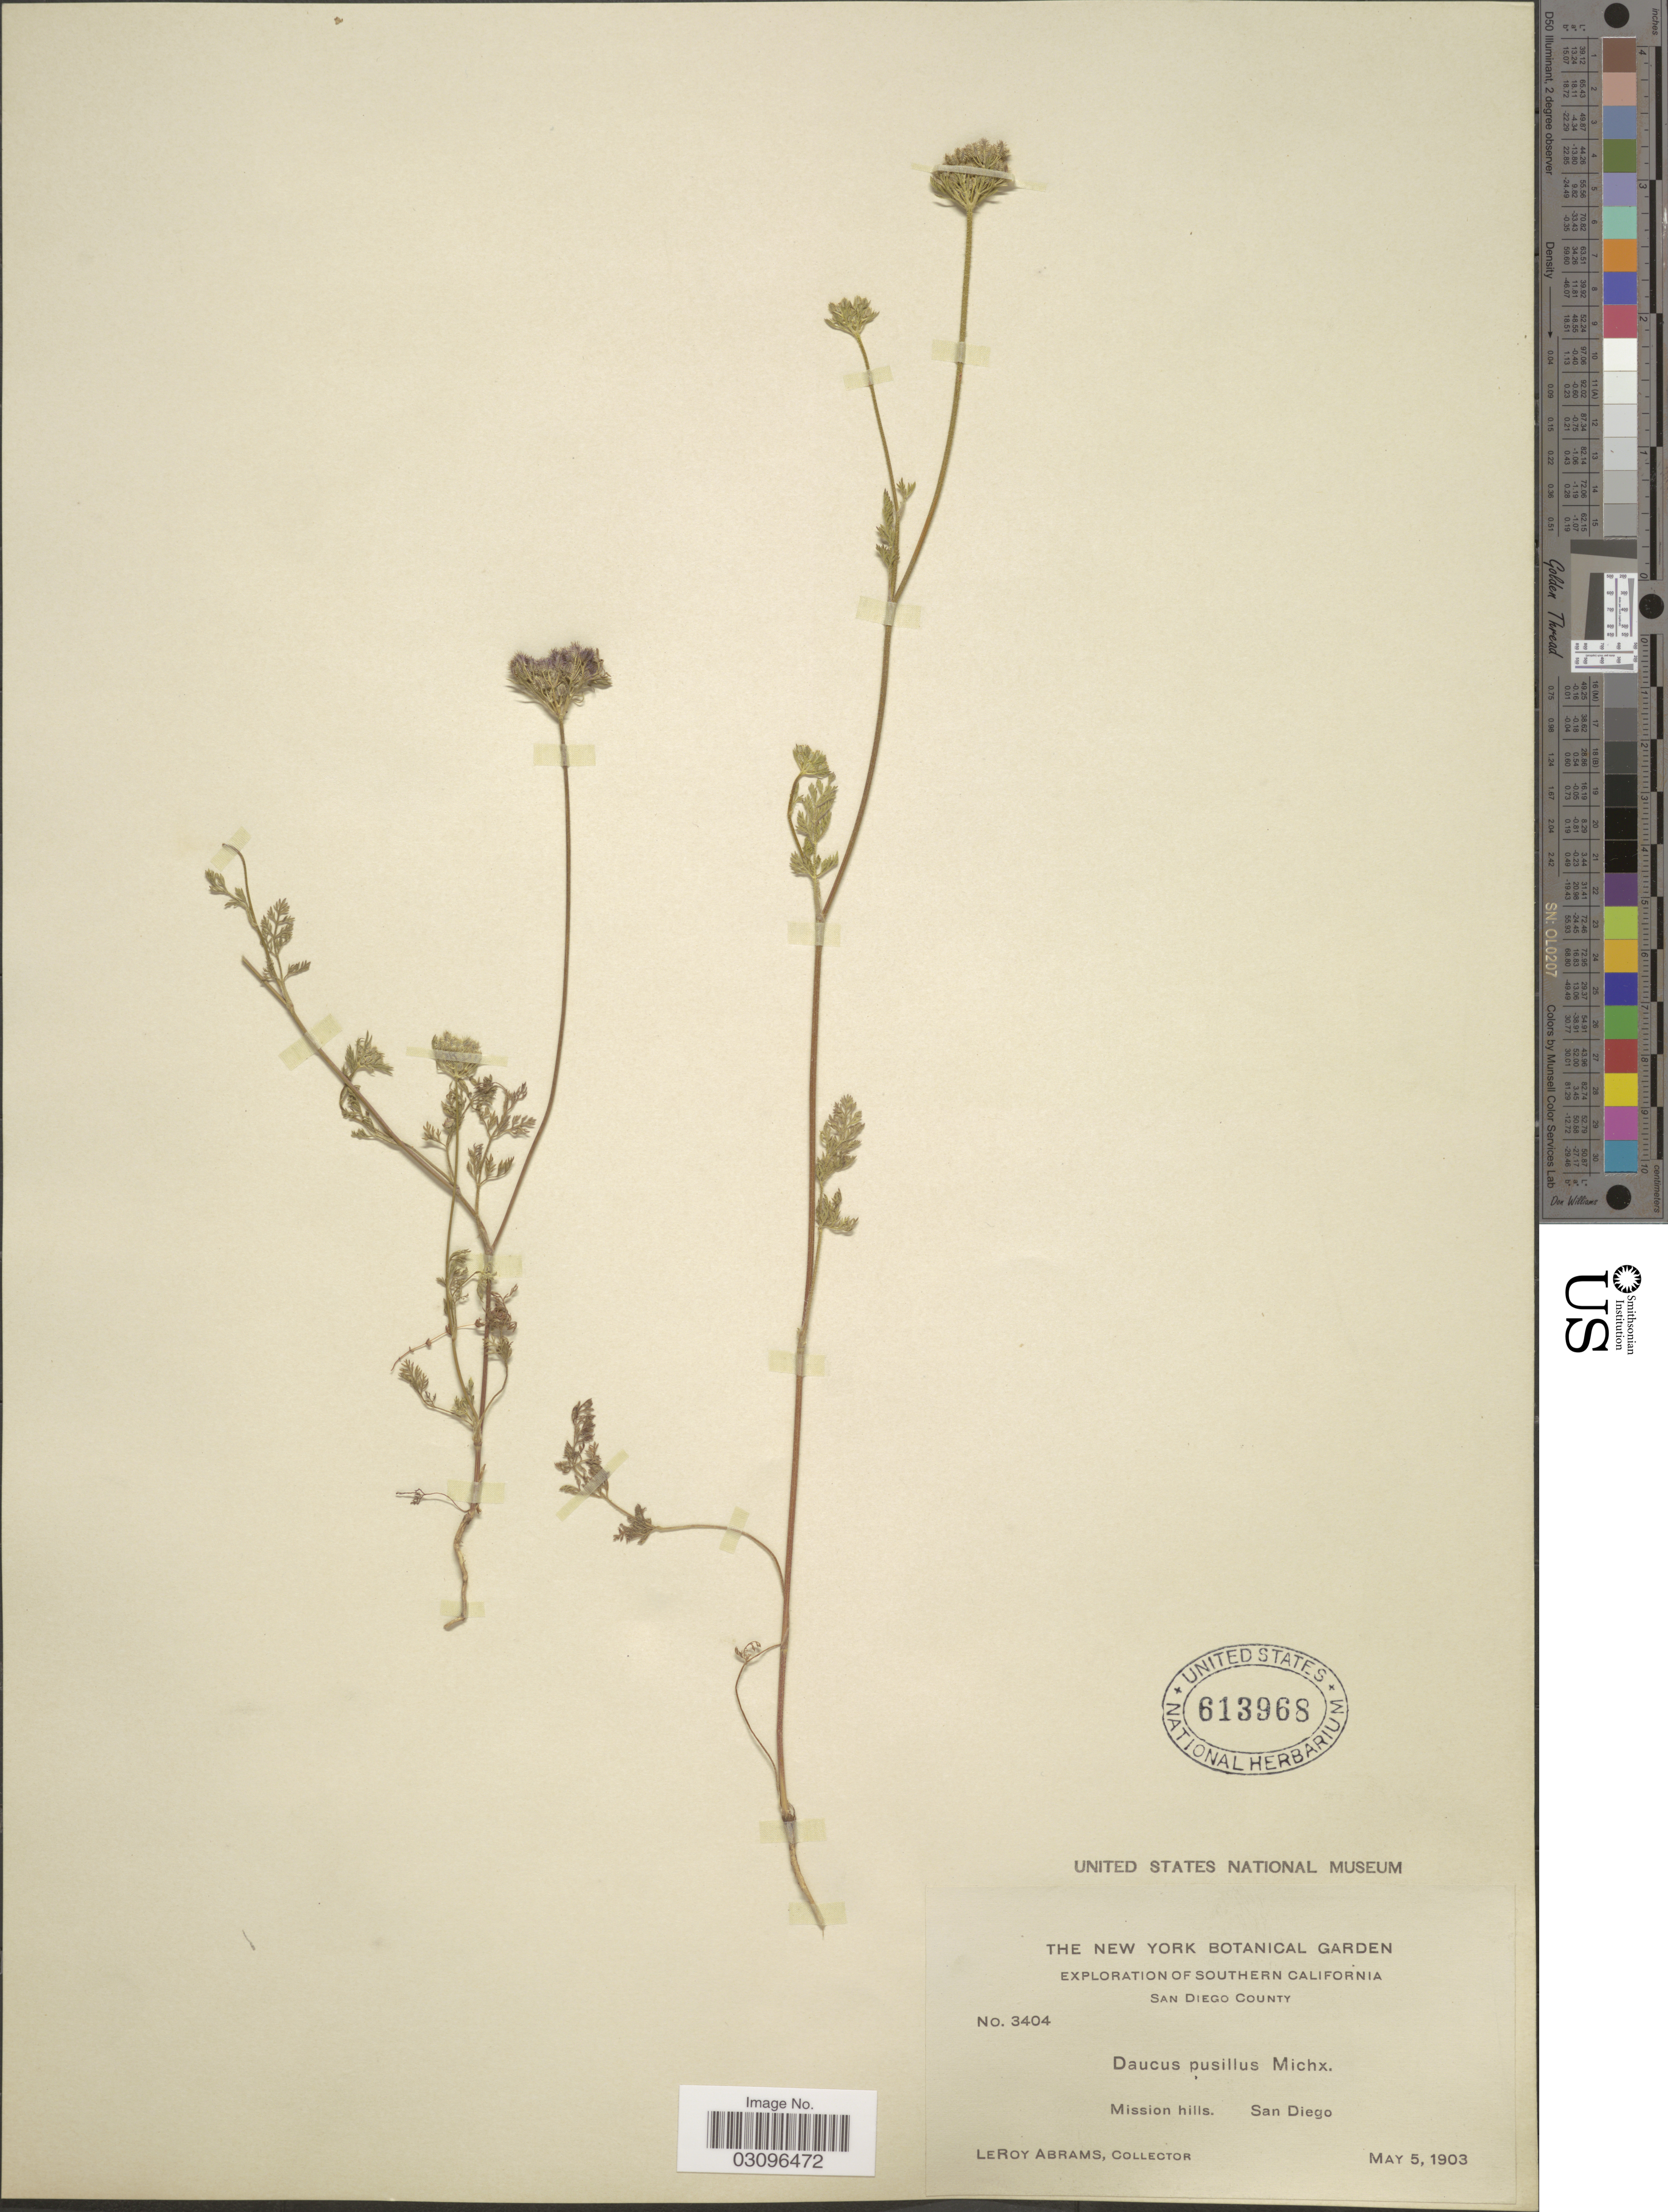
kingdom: Plantae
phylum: Tracheophyta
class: Magnoliopsida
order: Apiales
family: Apiaceae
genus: Daucus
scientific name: Daucus pusillus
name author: Michx.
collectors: L. Abrams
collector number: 3404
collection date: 1903-05-05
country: United States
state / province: California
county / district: San Diego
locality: Southern California, San Diego County, Mission hills. San Diego.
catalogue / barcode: US 613968